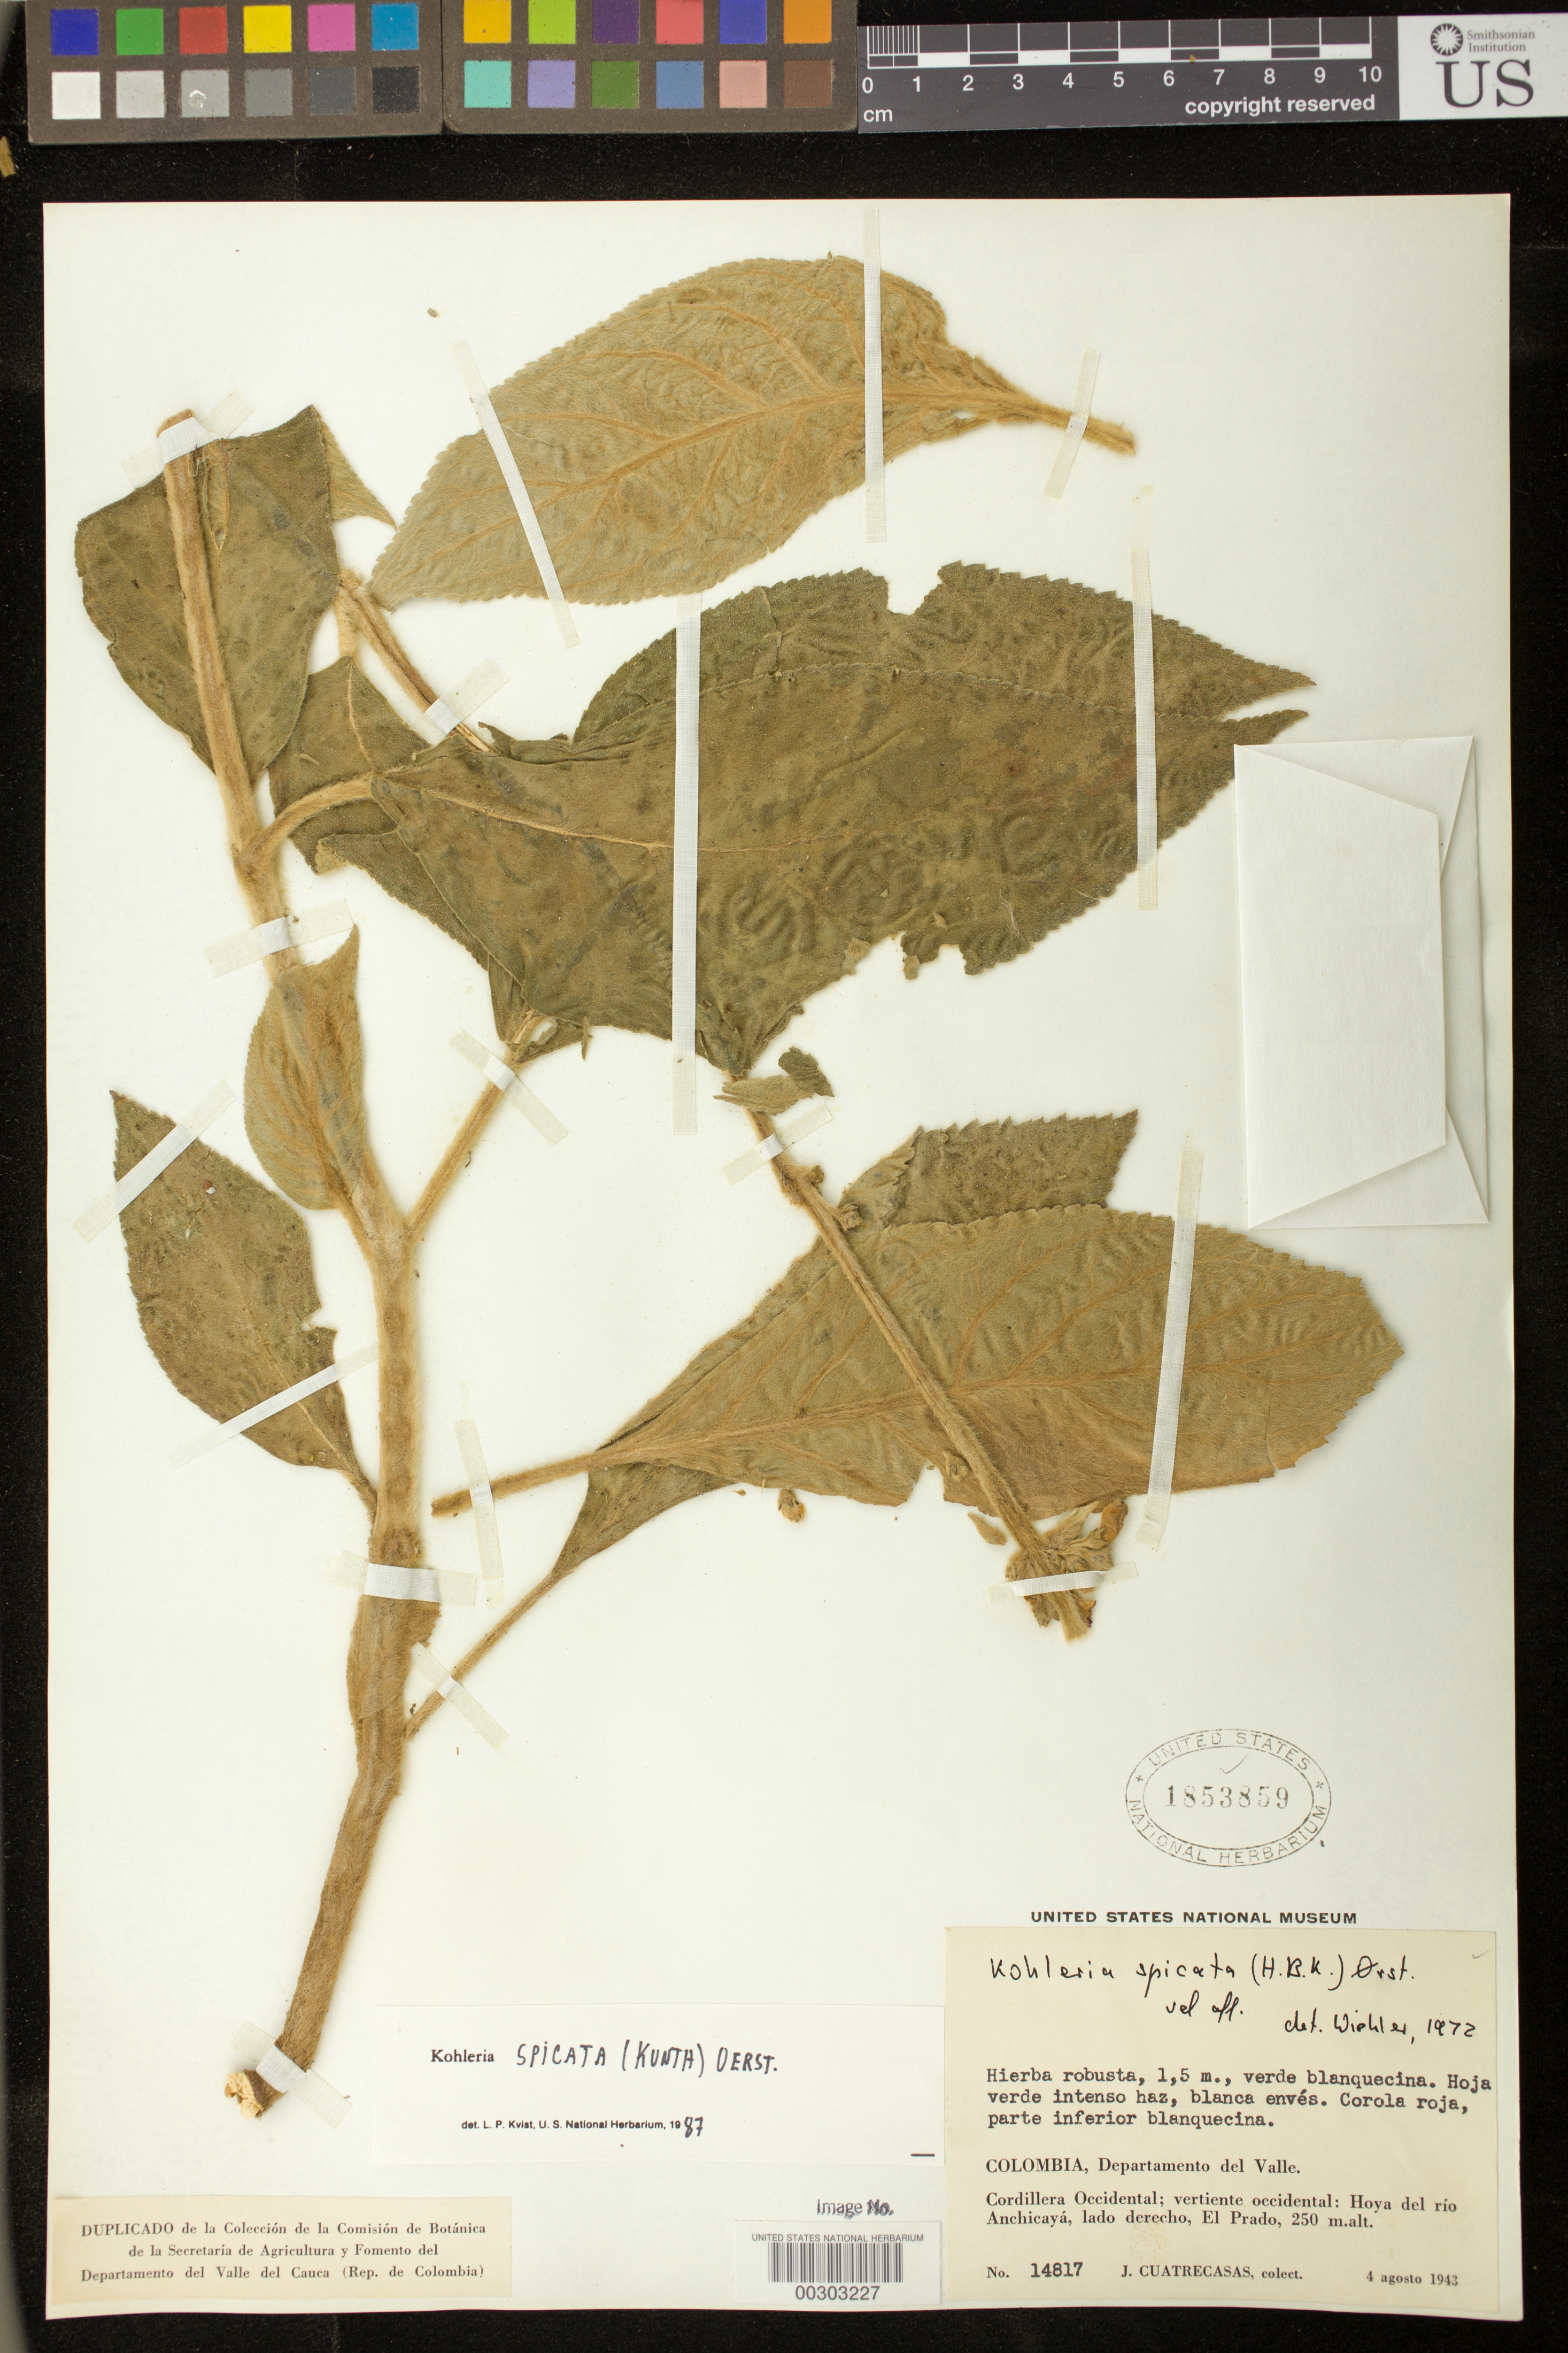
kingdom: Plantae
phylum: Tracheophyta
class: Magnoliopsida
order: Lamiales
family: Gesneriaceae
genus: Kohleria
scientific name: Kohleria spicata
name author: (Kunth) Oerst.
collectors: J. Cuatrecasas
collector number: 14817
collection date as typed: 04 Aug 1943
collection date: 1943-08-04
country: Colombia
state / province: Valle del Cauca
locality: Cordillera Occidental, western slope, valley of Rio Anchicaya, right side, El Prado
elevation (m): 250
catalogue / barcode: US 1853859